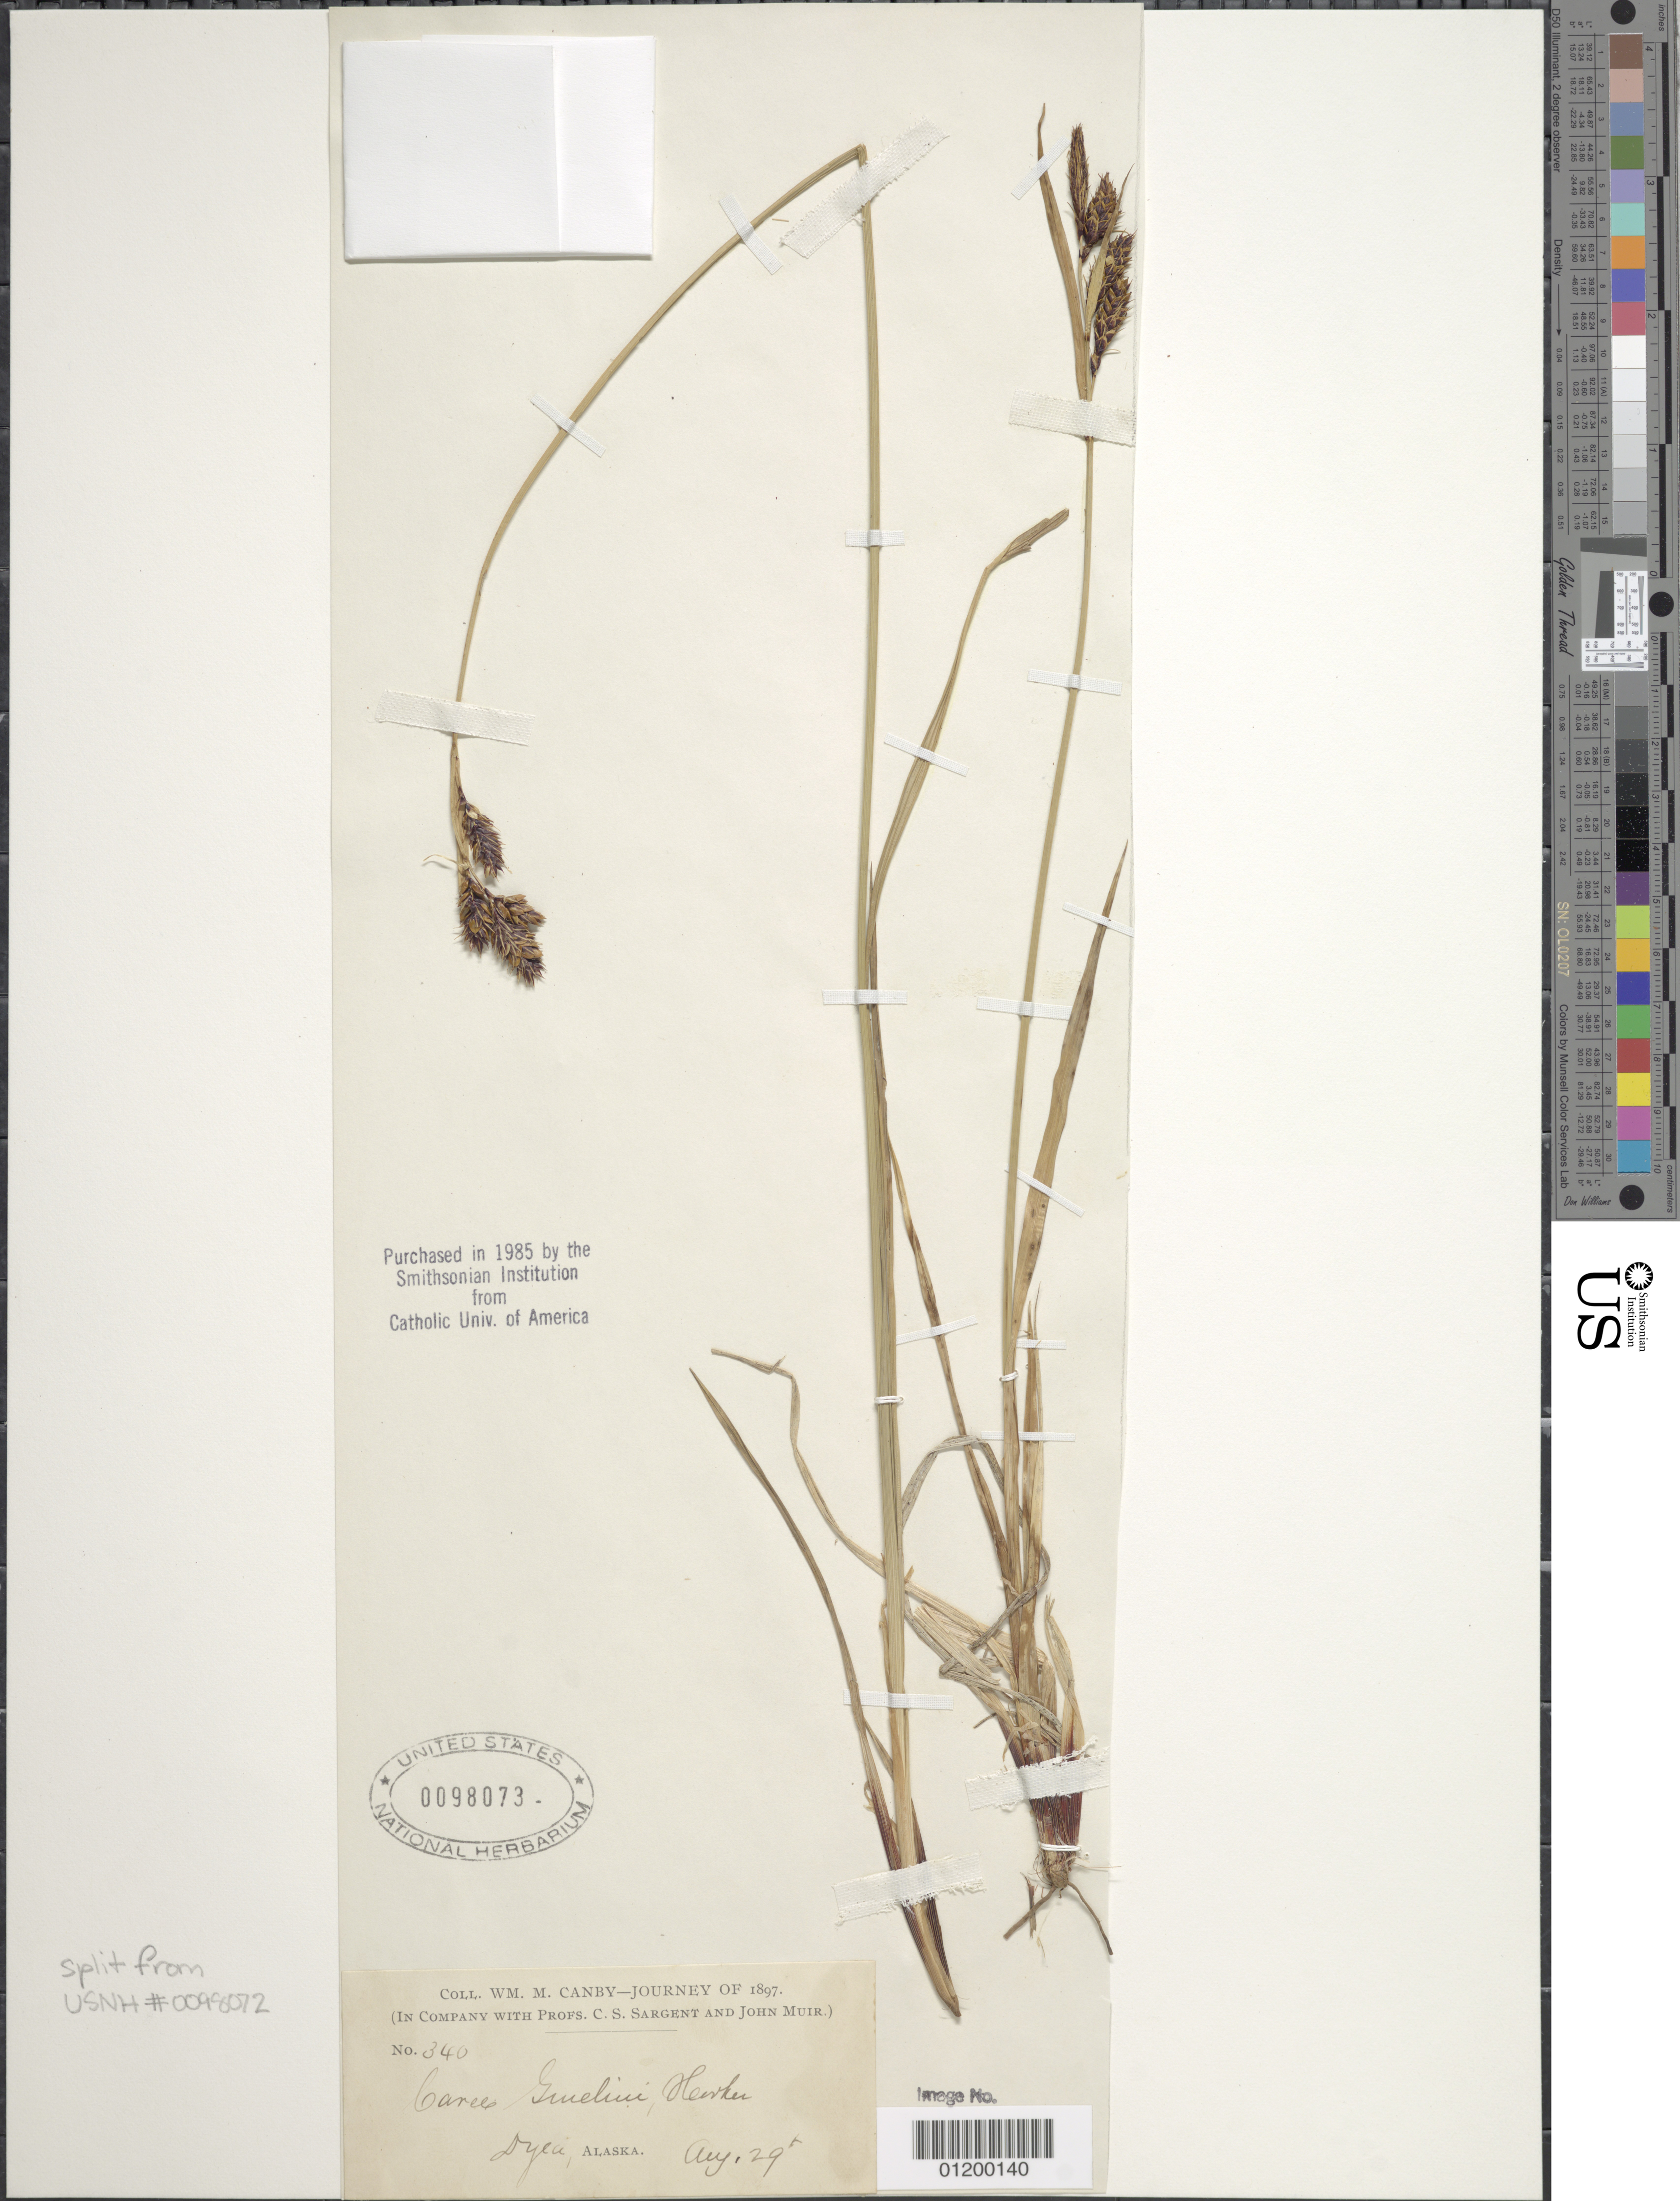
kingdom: Plantae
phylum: Tracheophyta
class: Liliopsida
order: Poales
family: Cyperaceae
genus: Carex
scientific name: Carex gmelinii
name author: Hook. & Arn.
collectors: W. M. Canby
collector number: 340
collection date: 1897-08-29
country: United States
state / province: Alaska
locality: Dyea.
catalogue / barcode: US 98073